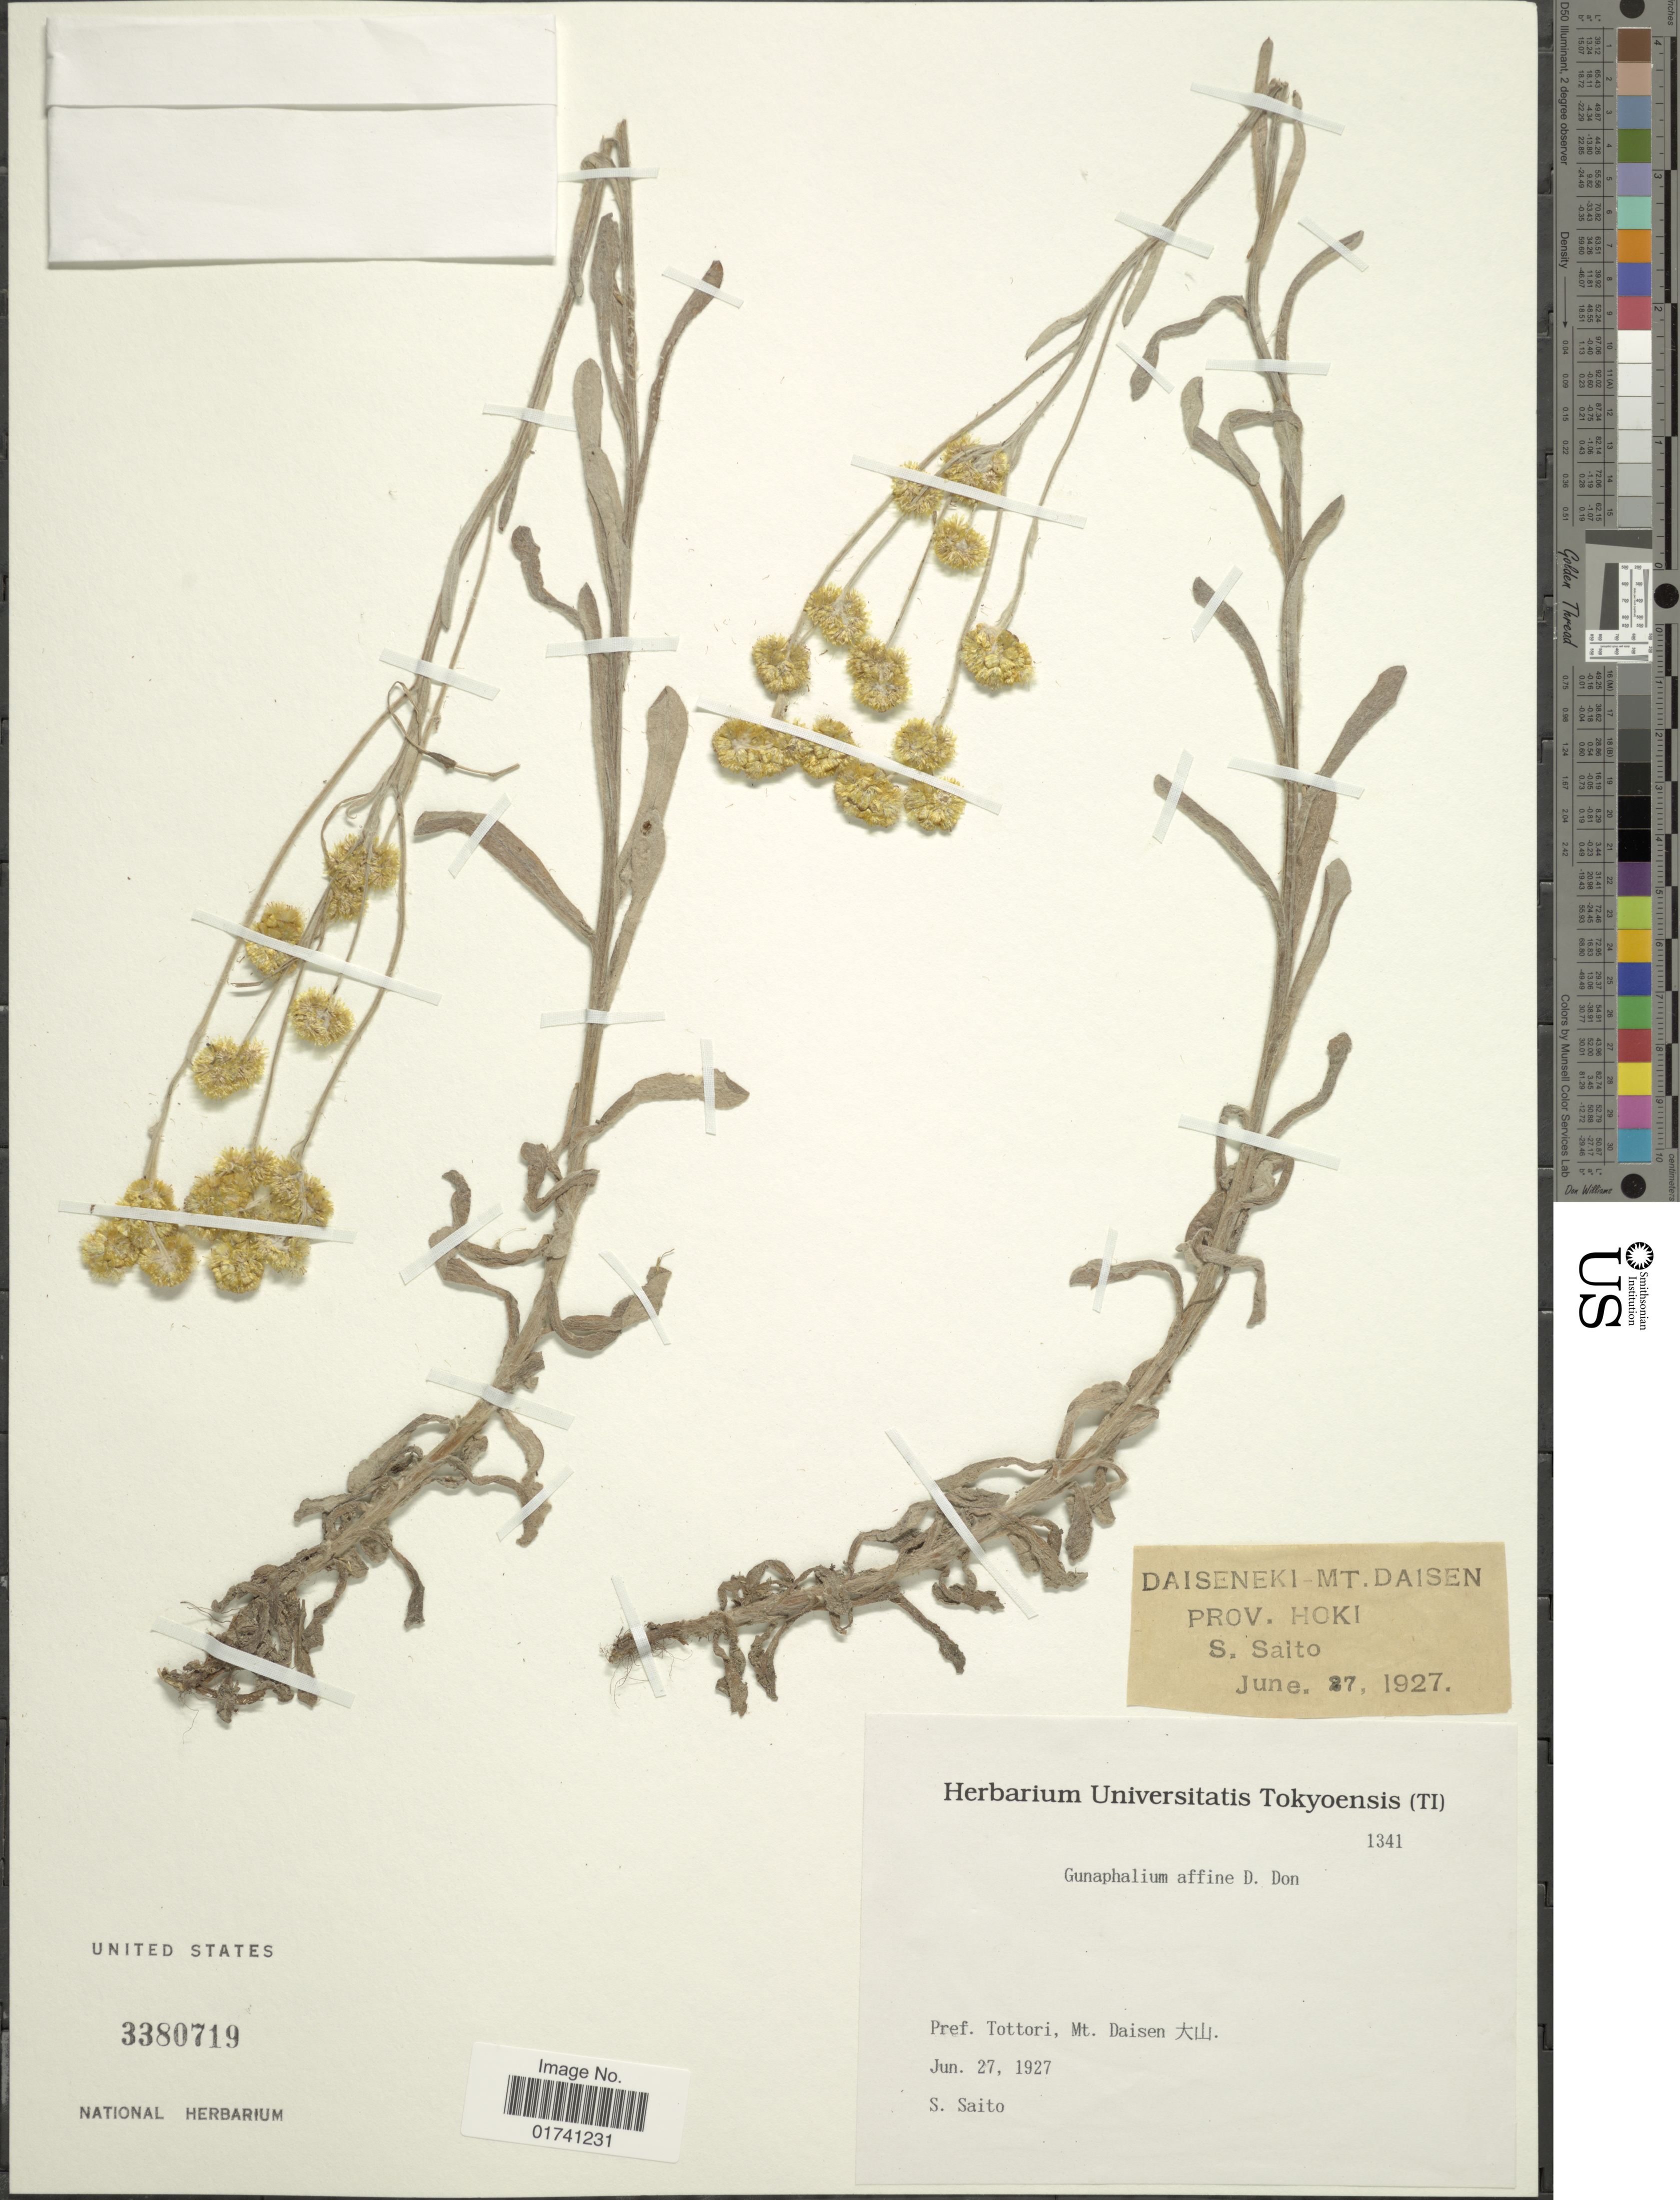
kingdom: Plantae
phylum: Tracheophyta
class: Magnoliopsida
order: Asterales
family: Asteraceae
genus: Laphangium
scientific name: Laphangium affine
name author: (D. Don) Tzvelev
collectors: S. Saito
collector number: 1341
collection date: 1927-06-27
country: Japan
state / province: Tottori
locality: Mt. Daisen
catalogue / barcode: US 3380719